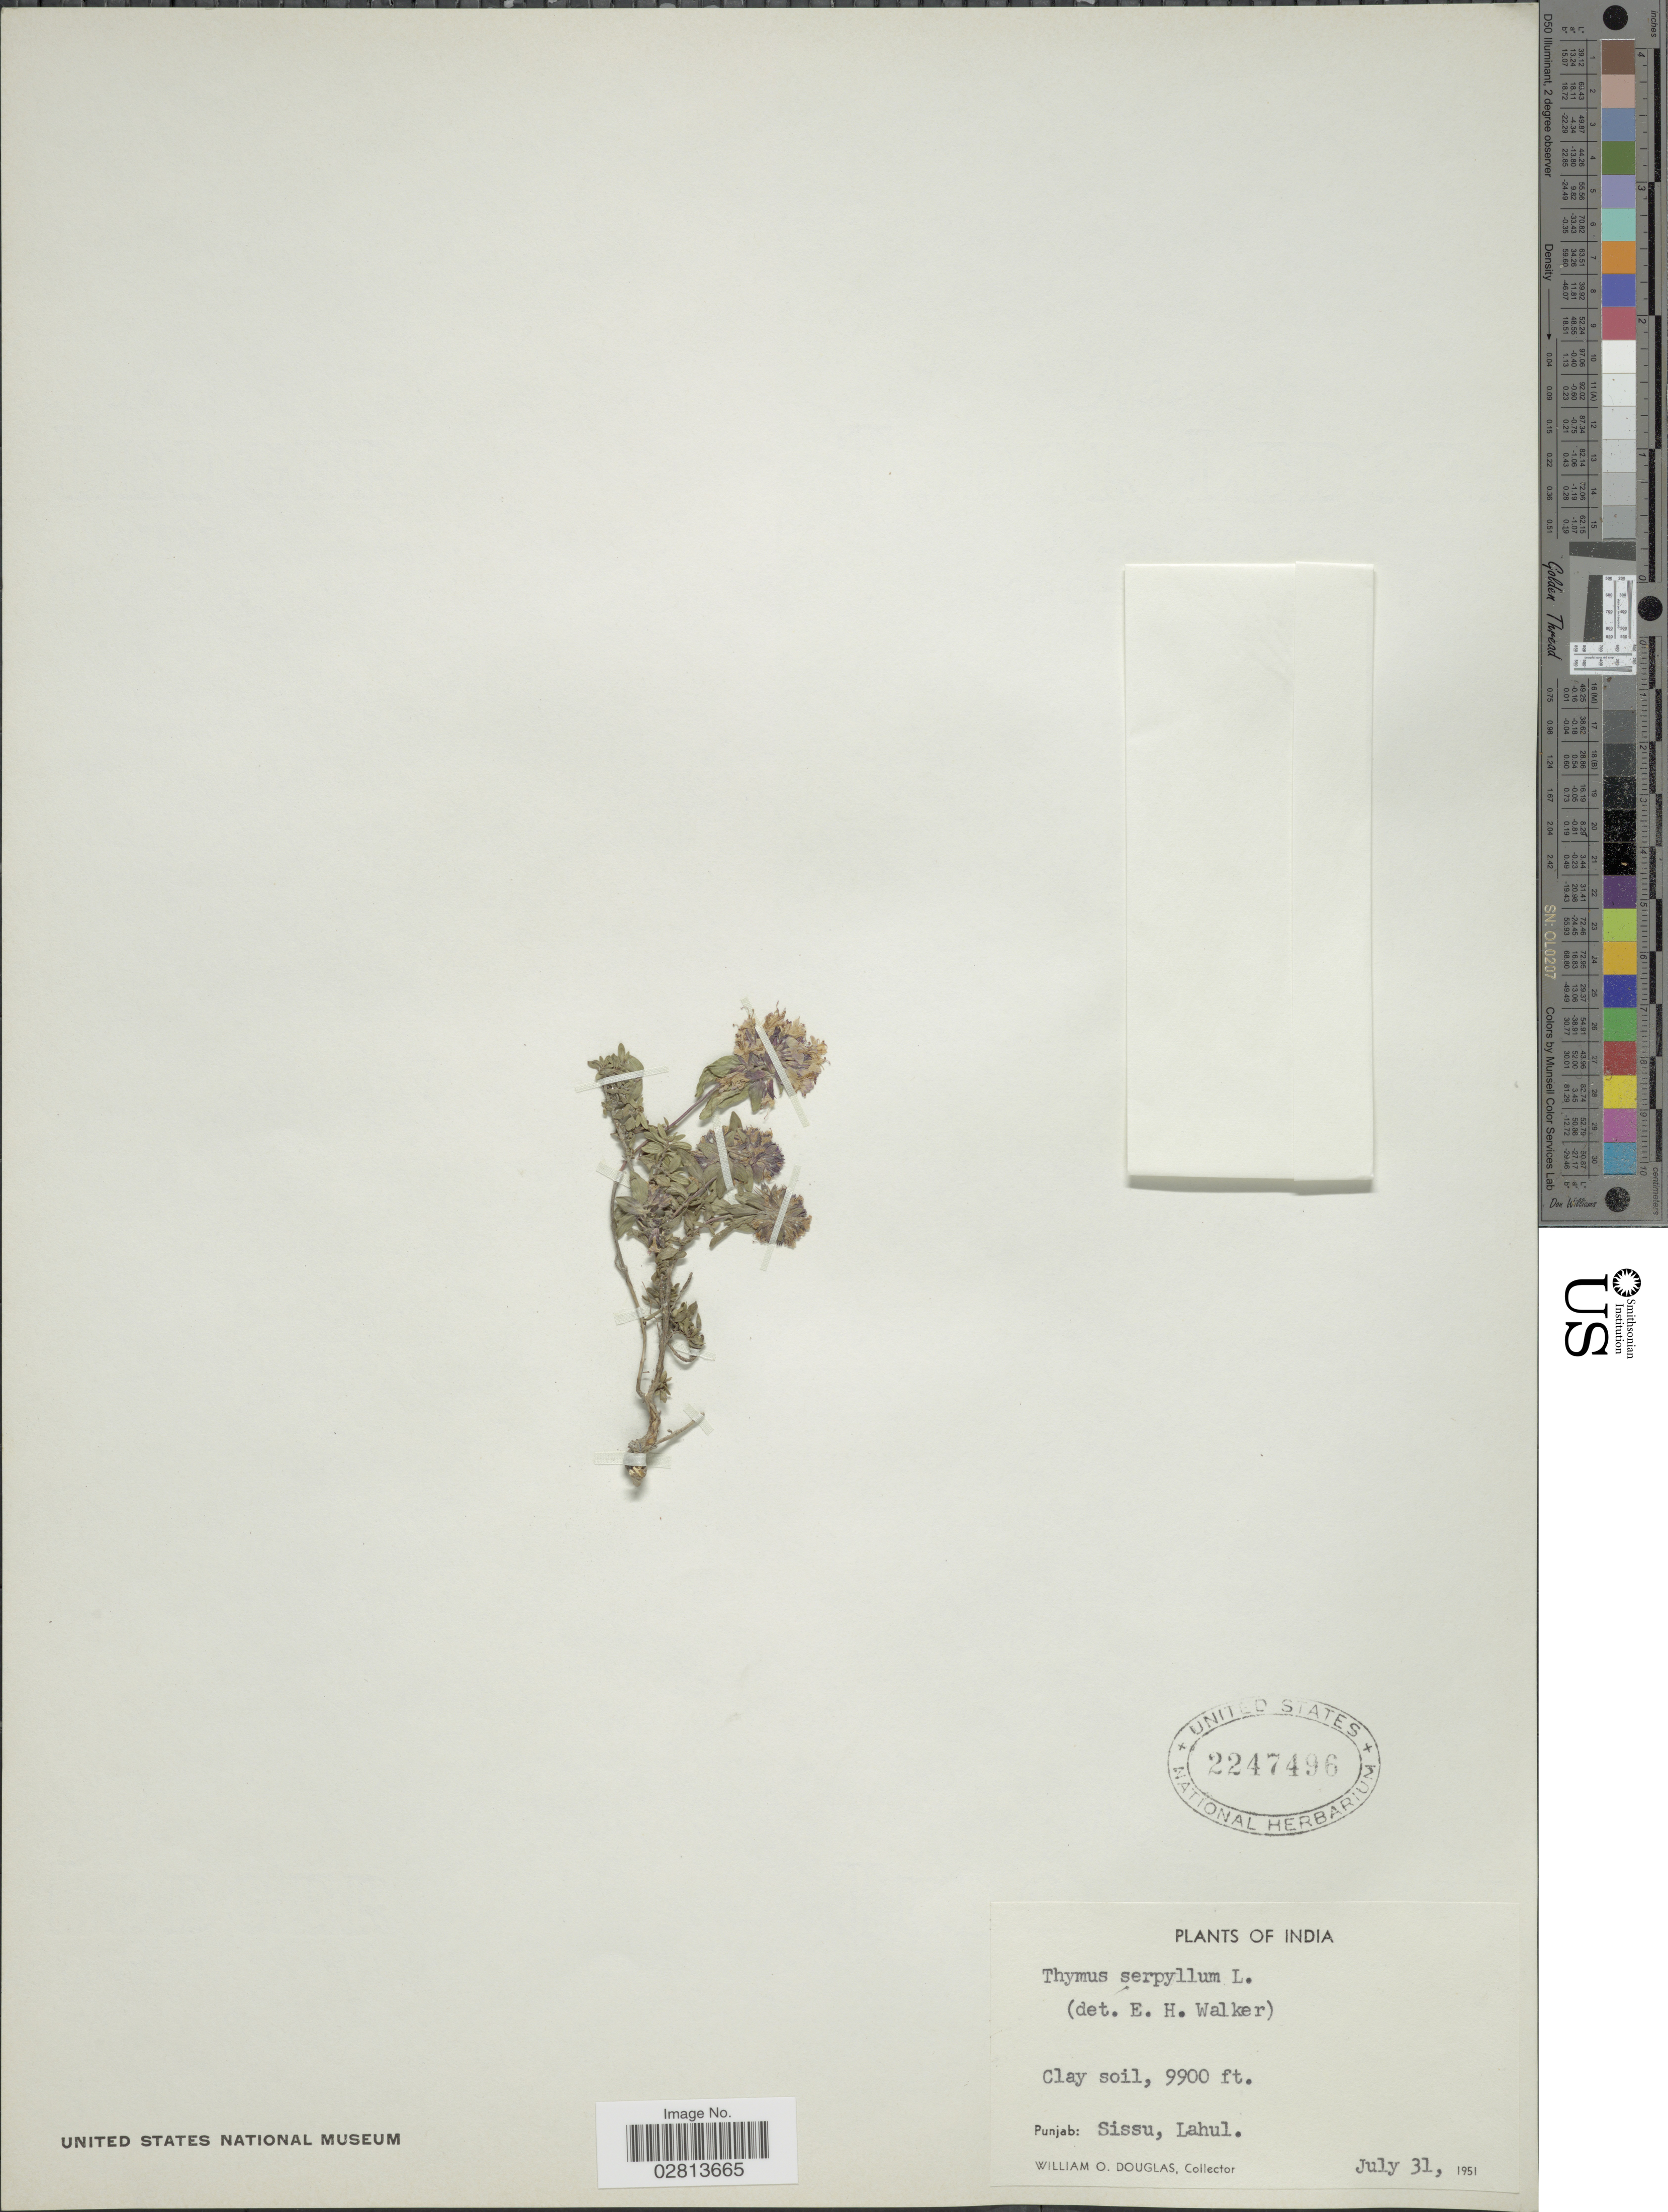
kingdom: Plantae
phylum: Tracheophyta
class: Magnoliopsida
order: Lamiales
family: Lamiaceae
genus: Thymus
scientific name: Thymus serpyllum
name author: L.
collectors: W. Douglas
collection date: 1951-07-31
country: India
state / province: Punjab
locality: Sissu, Lahul.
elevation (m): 3018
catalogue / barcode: US 2247496